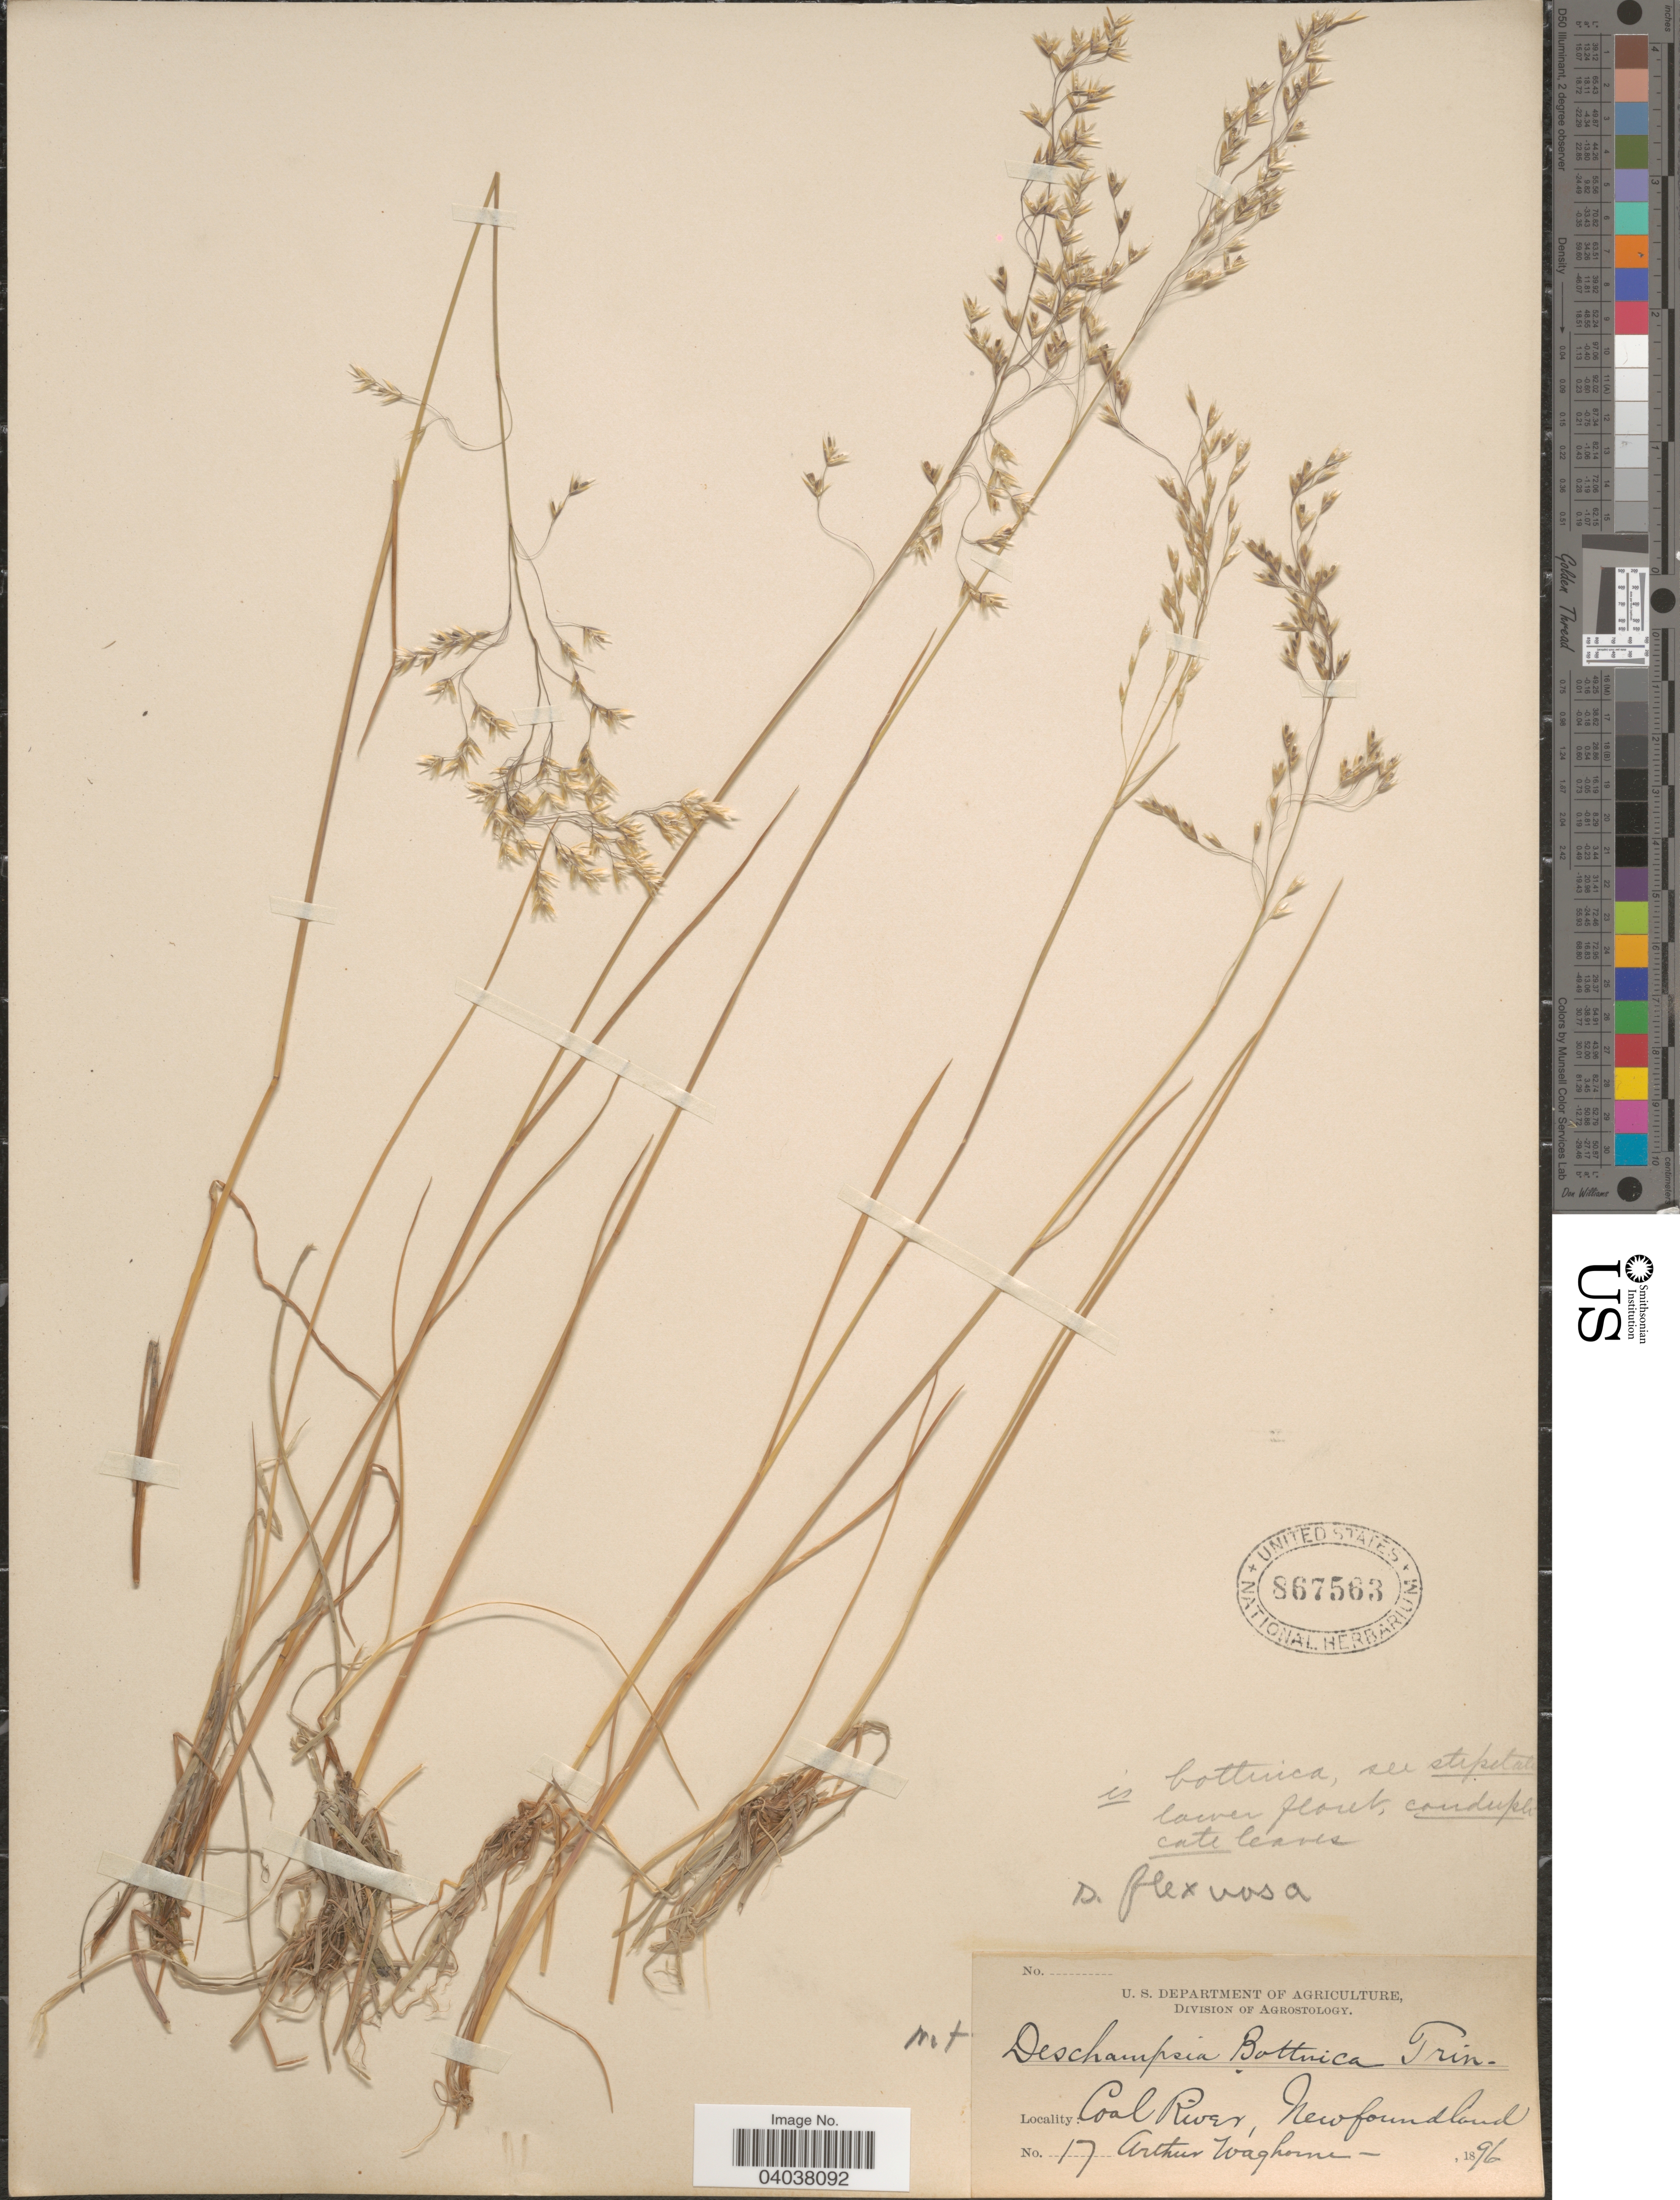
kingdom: Plantae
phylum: Tracheophyta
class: Liliopsida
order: Poales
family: Poaceae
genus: Deschampsia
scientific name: Deschampsia cespitosa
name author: (L.) P. Beauv.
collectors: A. Waghorne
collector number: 17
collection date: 1896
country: Canada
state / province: Newfoundland and Labrador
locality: Coal River.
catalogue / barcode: US 867563